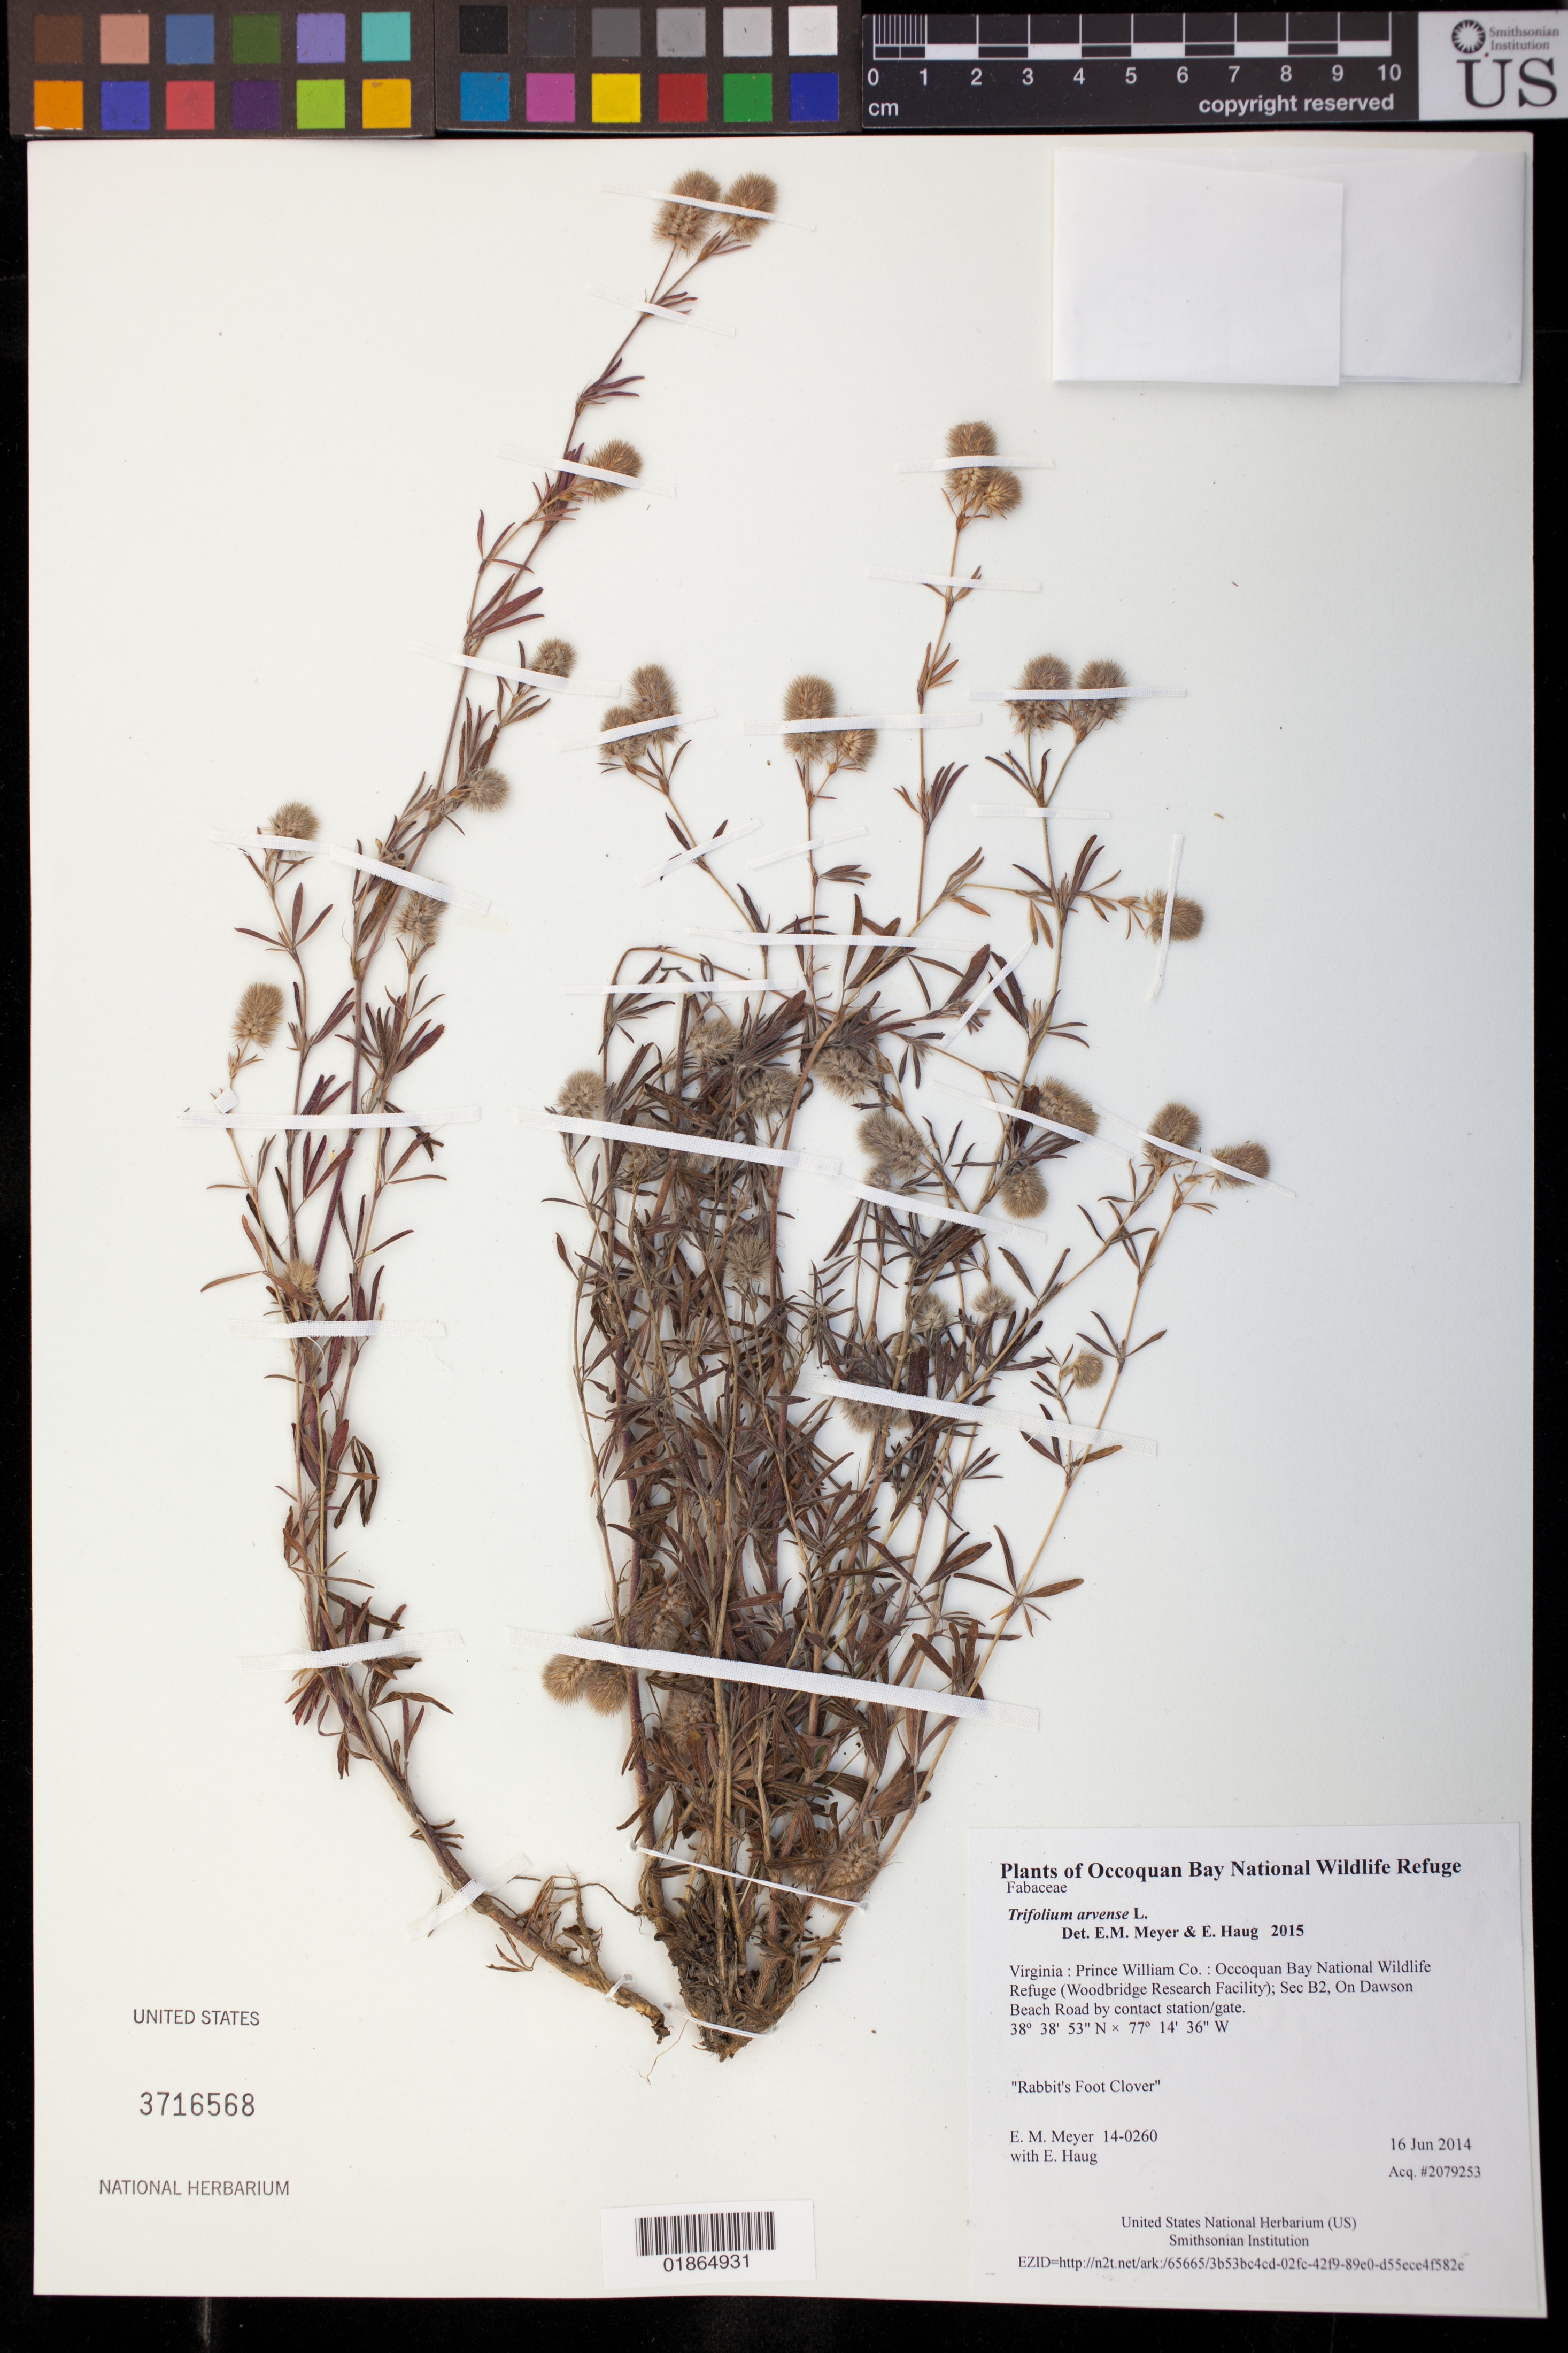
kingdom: Plantae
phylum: Tracheophyta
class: Magnoliopsida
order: Fabales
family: Fabaceae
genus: Trifolium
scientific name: Trifolium arvense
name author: L.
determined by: Meyer, E. M.; Haug, E.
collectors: E. M. Meyer & E. Haug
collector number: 14-0260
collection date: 2014-06-16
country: United States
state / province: Virginia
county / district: Prince William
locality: Occoquan Bay National Wildlife Refuge (Woodbridge Research Facility); Sec B2, On Dawson Beach Road by contact station/gate.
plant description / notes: Rabbit's Foot Clover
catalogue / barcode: US 3716568